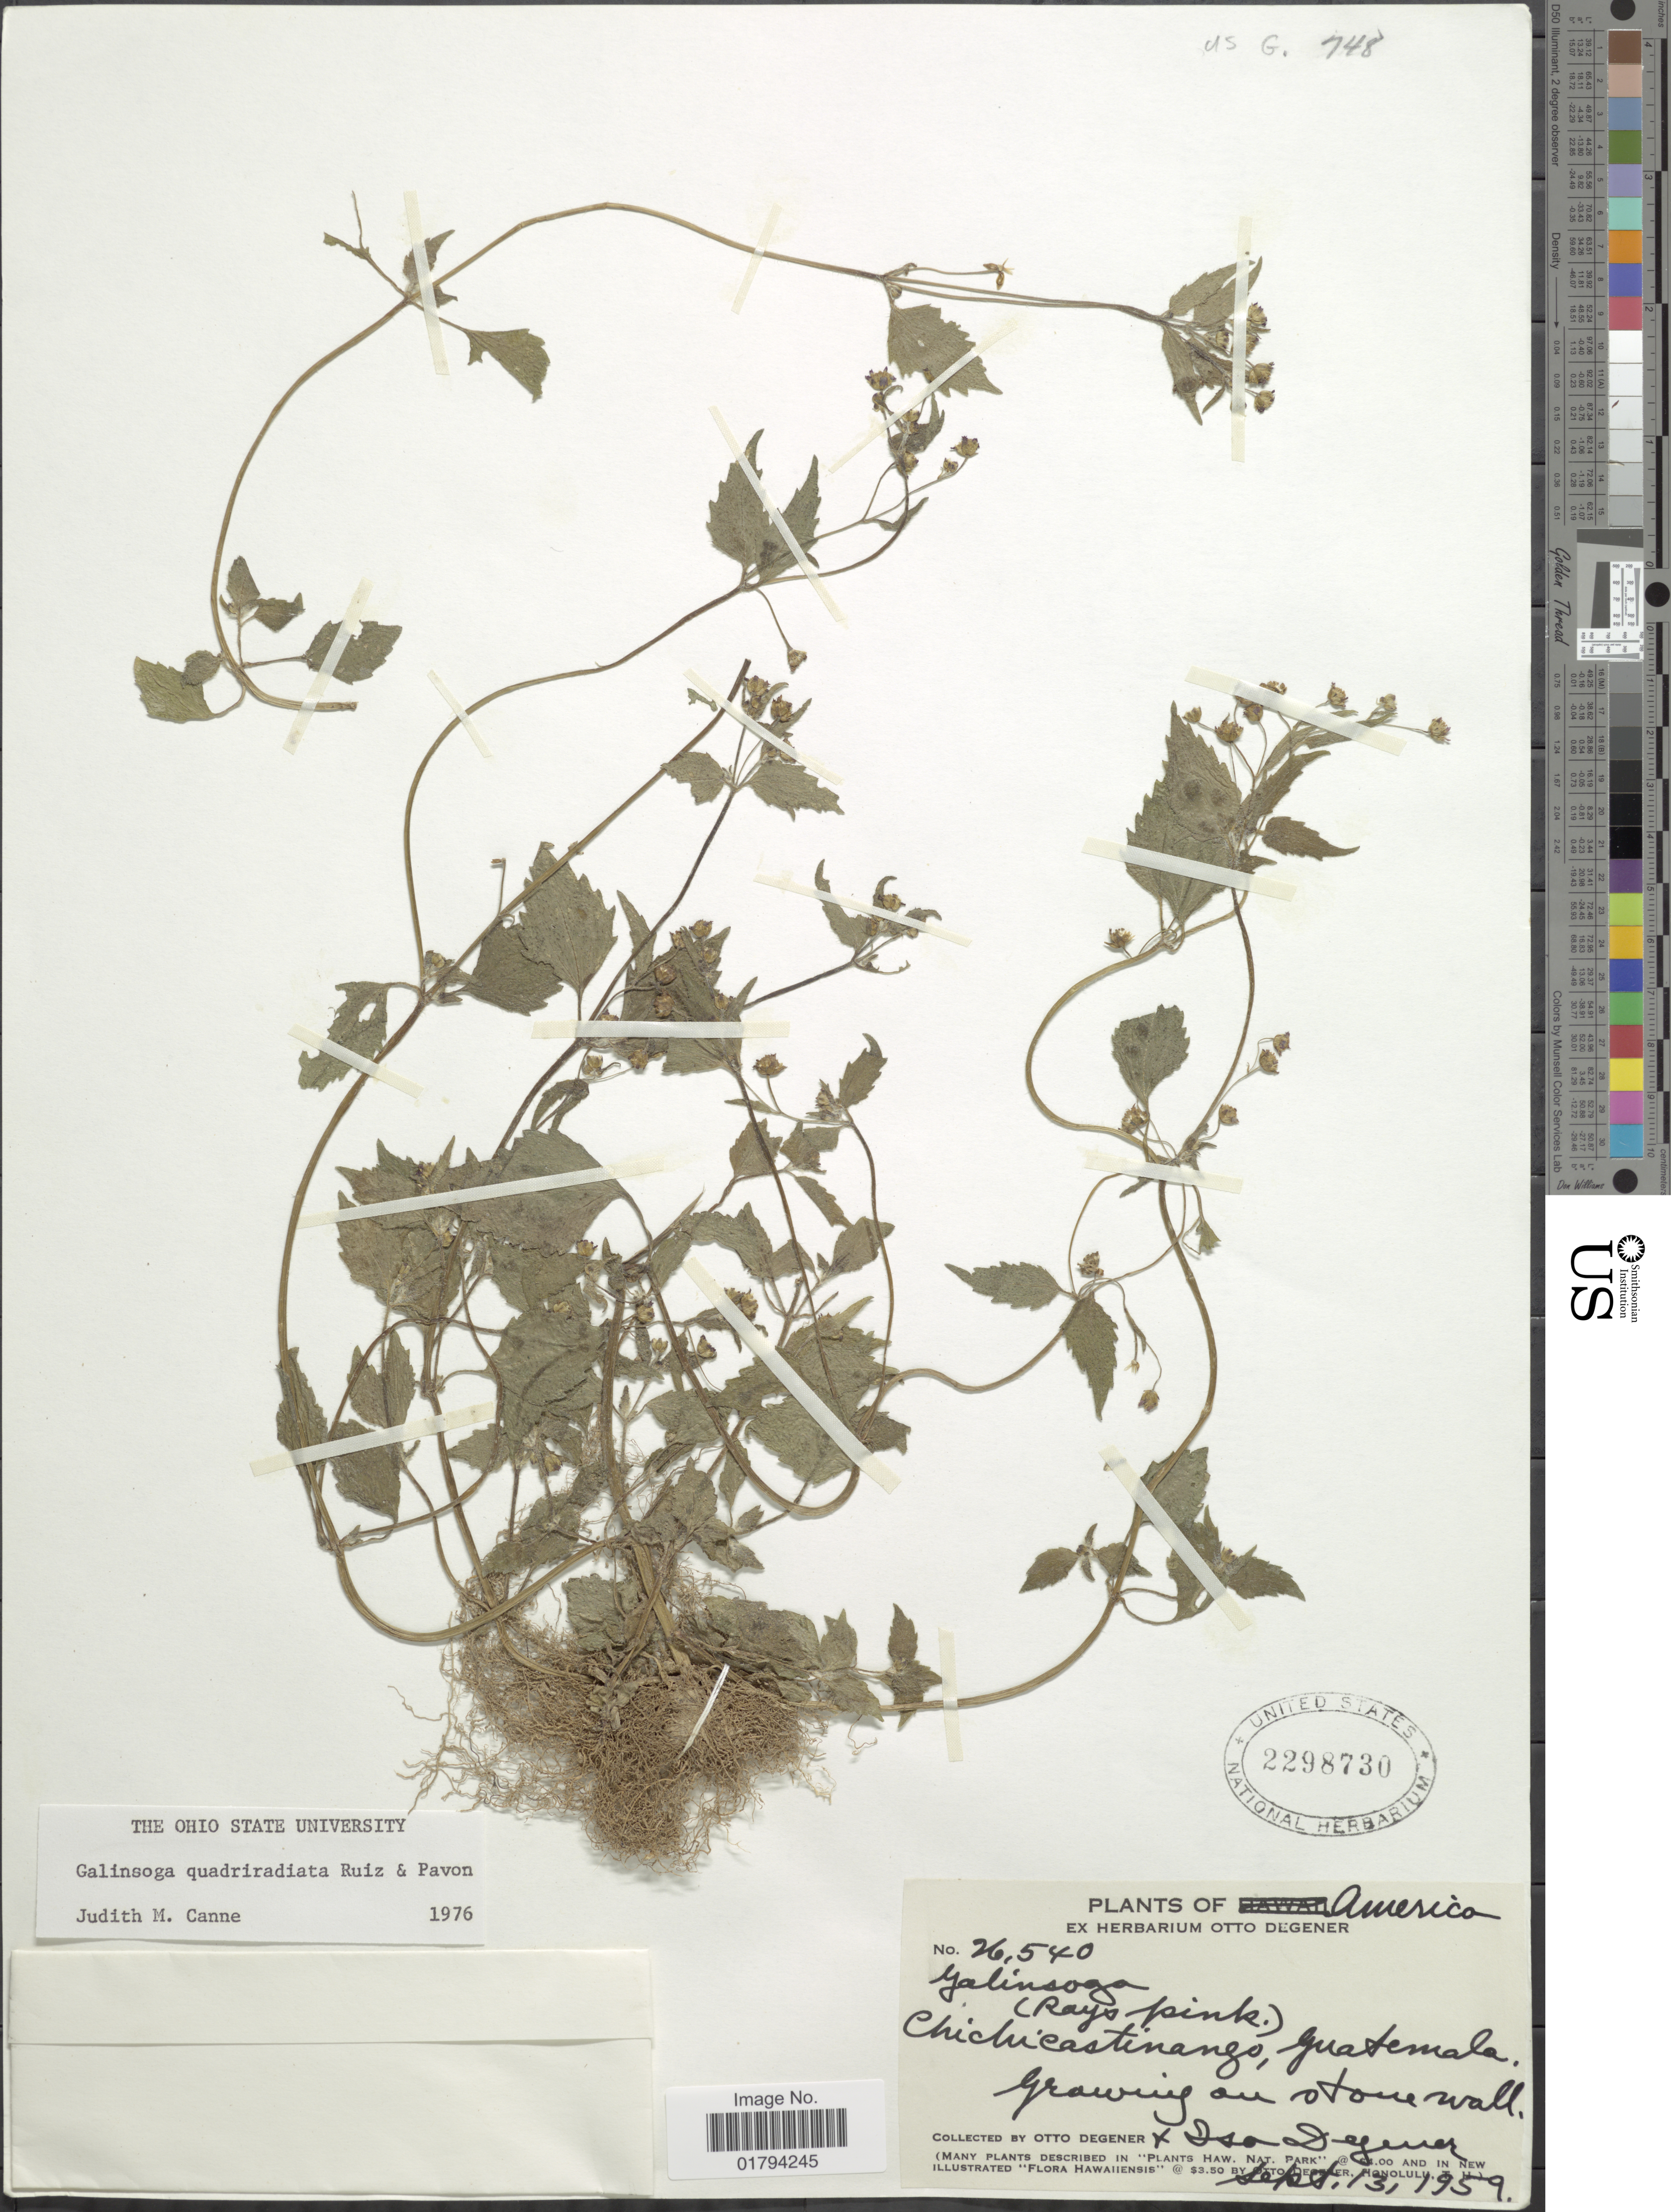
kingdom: Plantae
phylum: Tracheophyta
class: Magnoliopsida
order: Asterales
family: Asteraceae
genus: Galinsoga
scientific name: Galinsoga quadriradiata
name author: Ruiz & Pav.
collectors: O. Degener & I. Degener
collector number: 26540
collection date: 1959-09-13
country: Guatemala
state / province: Guatemala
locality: America, Chichicastinango, growing on stone wall.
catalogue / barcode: US 2298730